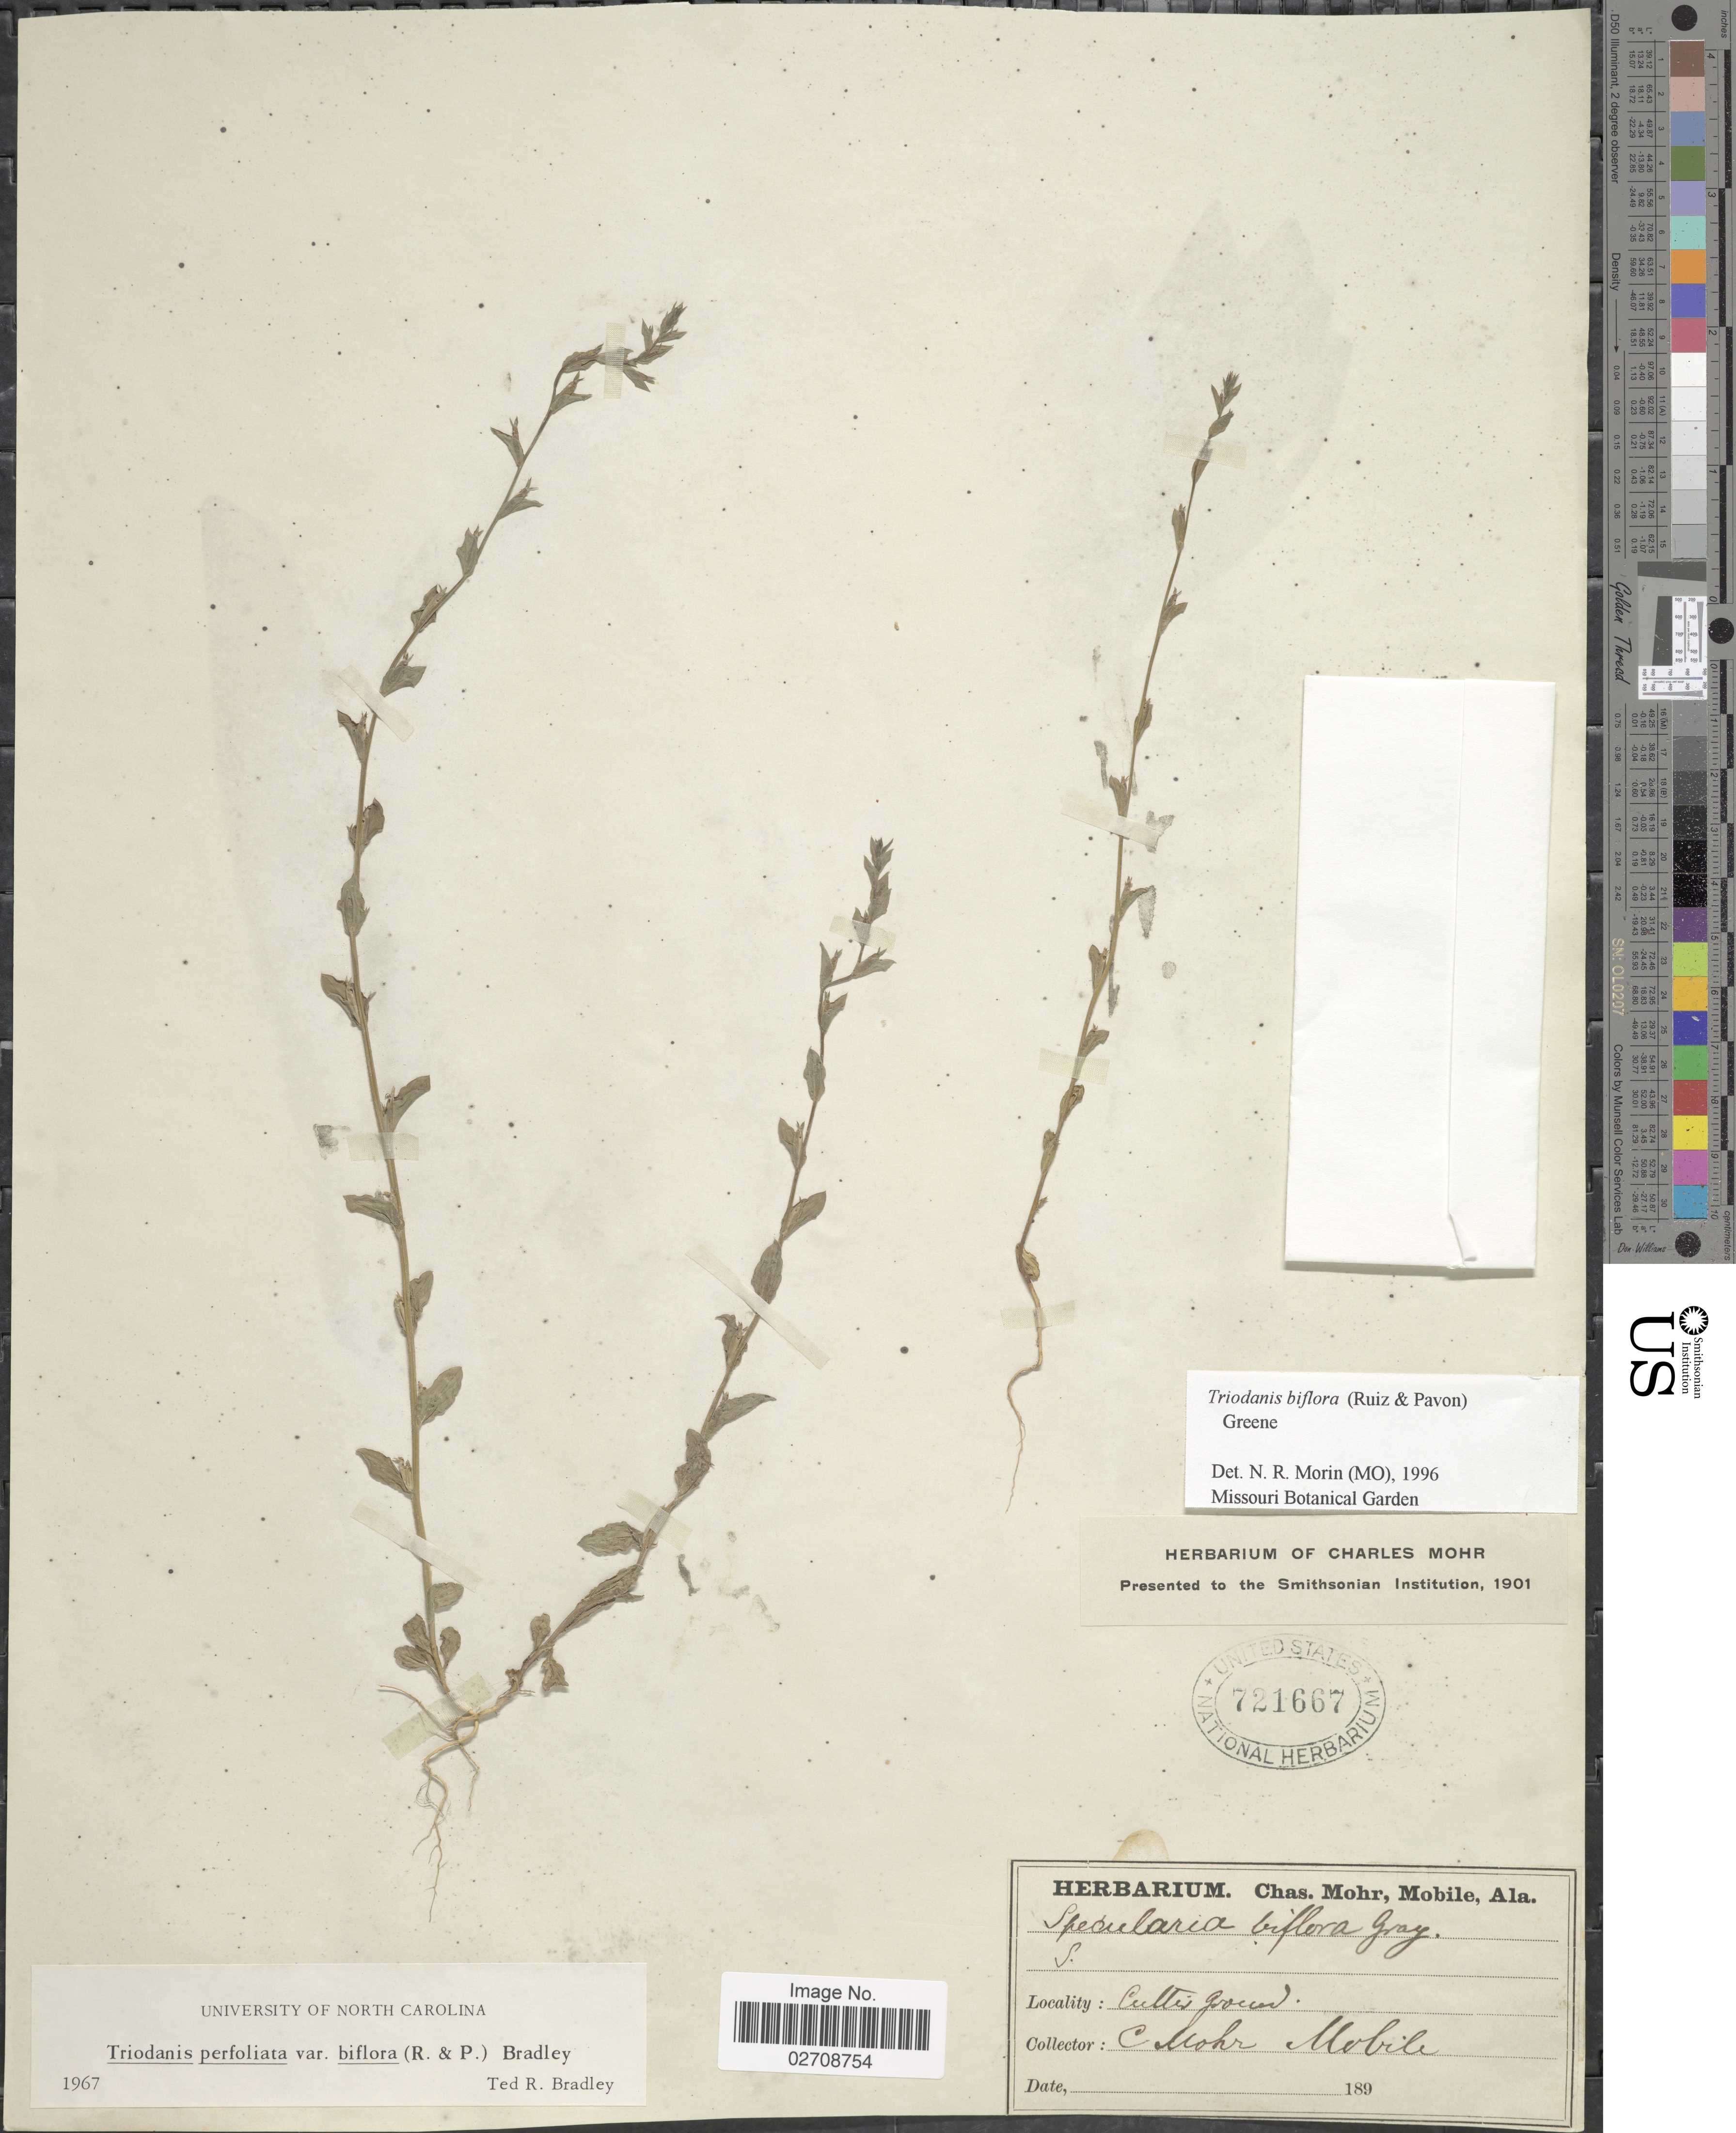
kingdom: Plantae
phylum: Tracheophyta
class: Magnoliopsida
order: Asterales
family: Campanulaceae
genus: Triodanis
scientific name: Triodanis biflora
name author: (Ruiz & Pav.) Greene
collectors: C. T. Mohr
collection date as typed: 189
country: United States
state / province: Alabama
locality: Mobile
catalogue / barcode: US 721667